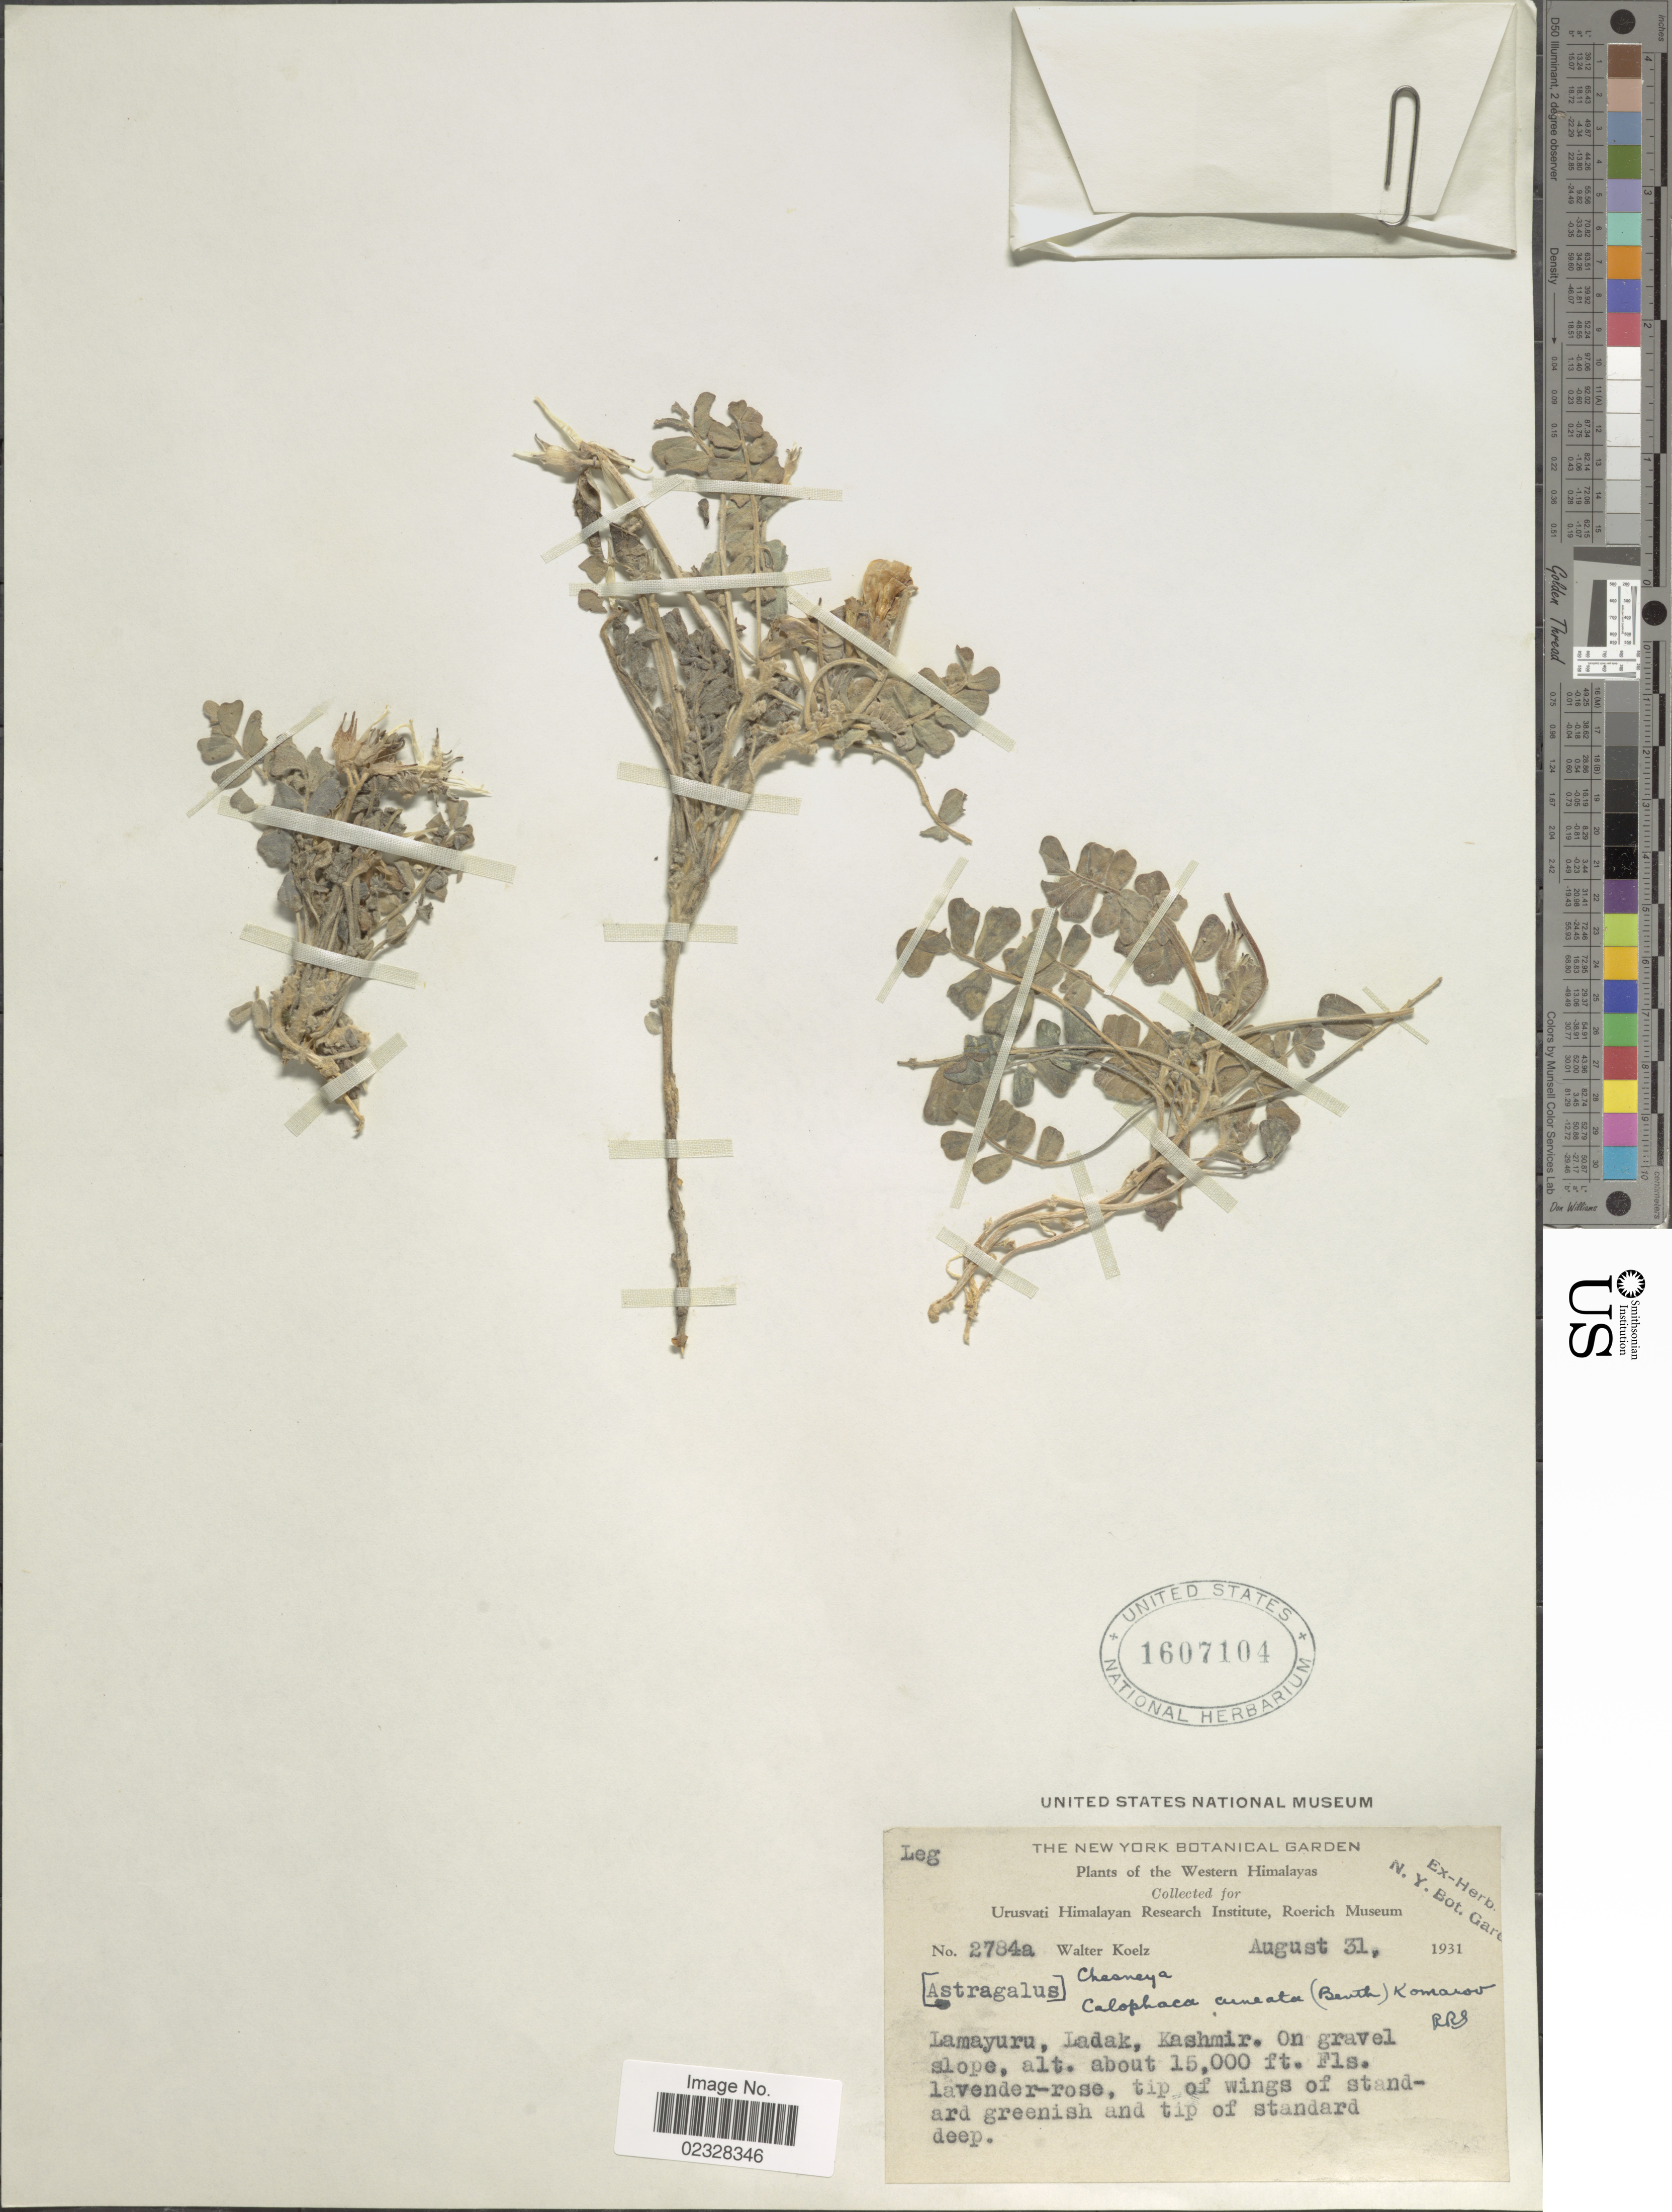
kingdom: Plantae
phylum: Tracheophyta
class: Magnoliopsida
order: Fabales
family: Fabaceae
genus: Chesneya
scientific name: Chesneya cuneata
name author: (Benth.) Ali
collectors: W. N. Koelz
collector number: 2784a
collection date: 1931-08-31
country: India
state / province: Ladakh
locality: Western Himalayas, Lamayuru, Ladak, Kashmir, on gravel slope.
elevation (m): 4572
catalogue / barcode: US 1607104